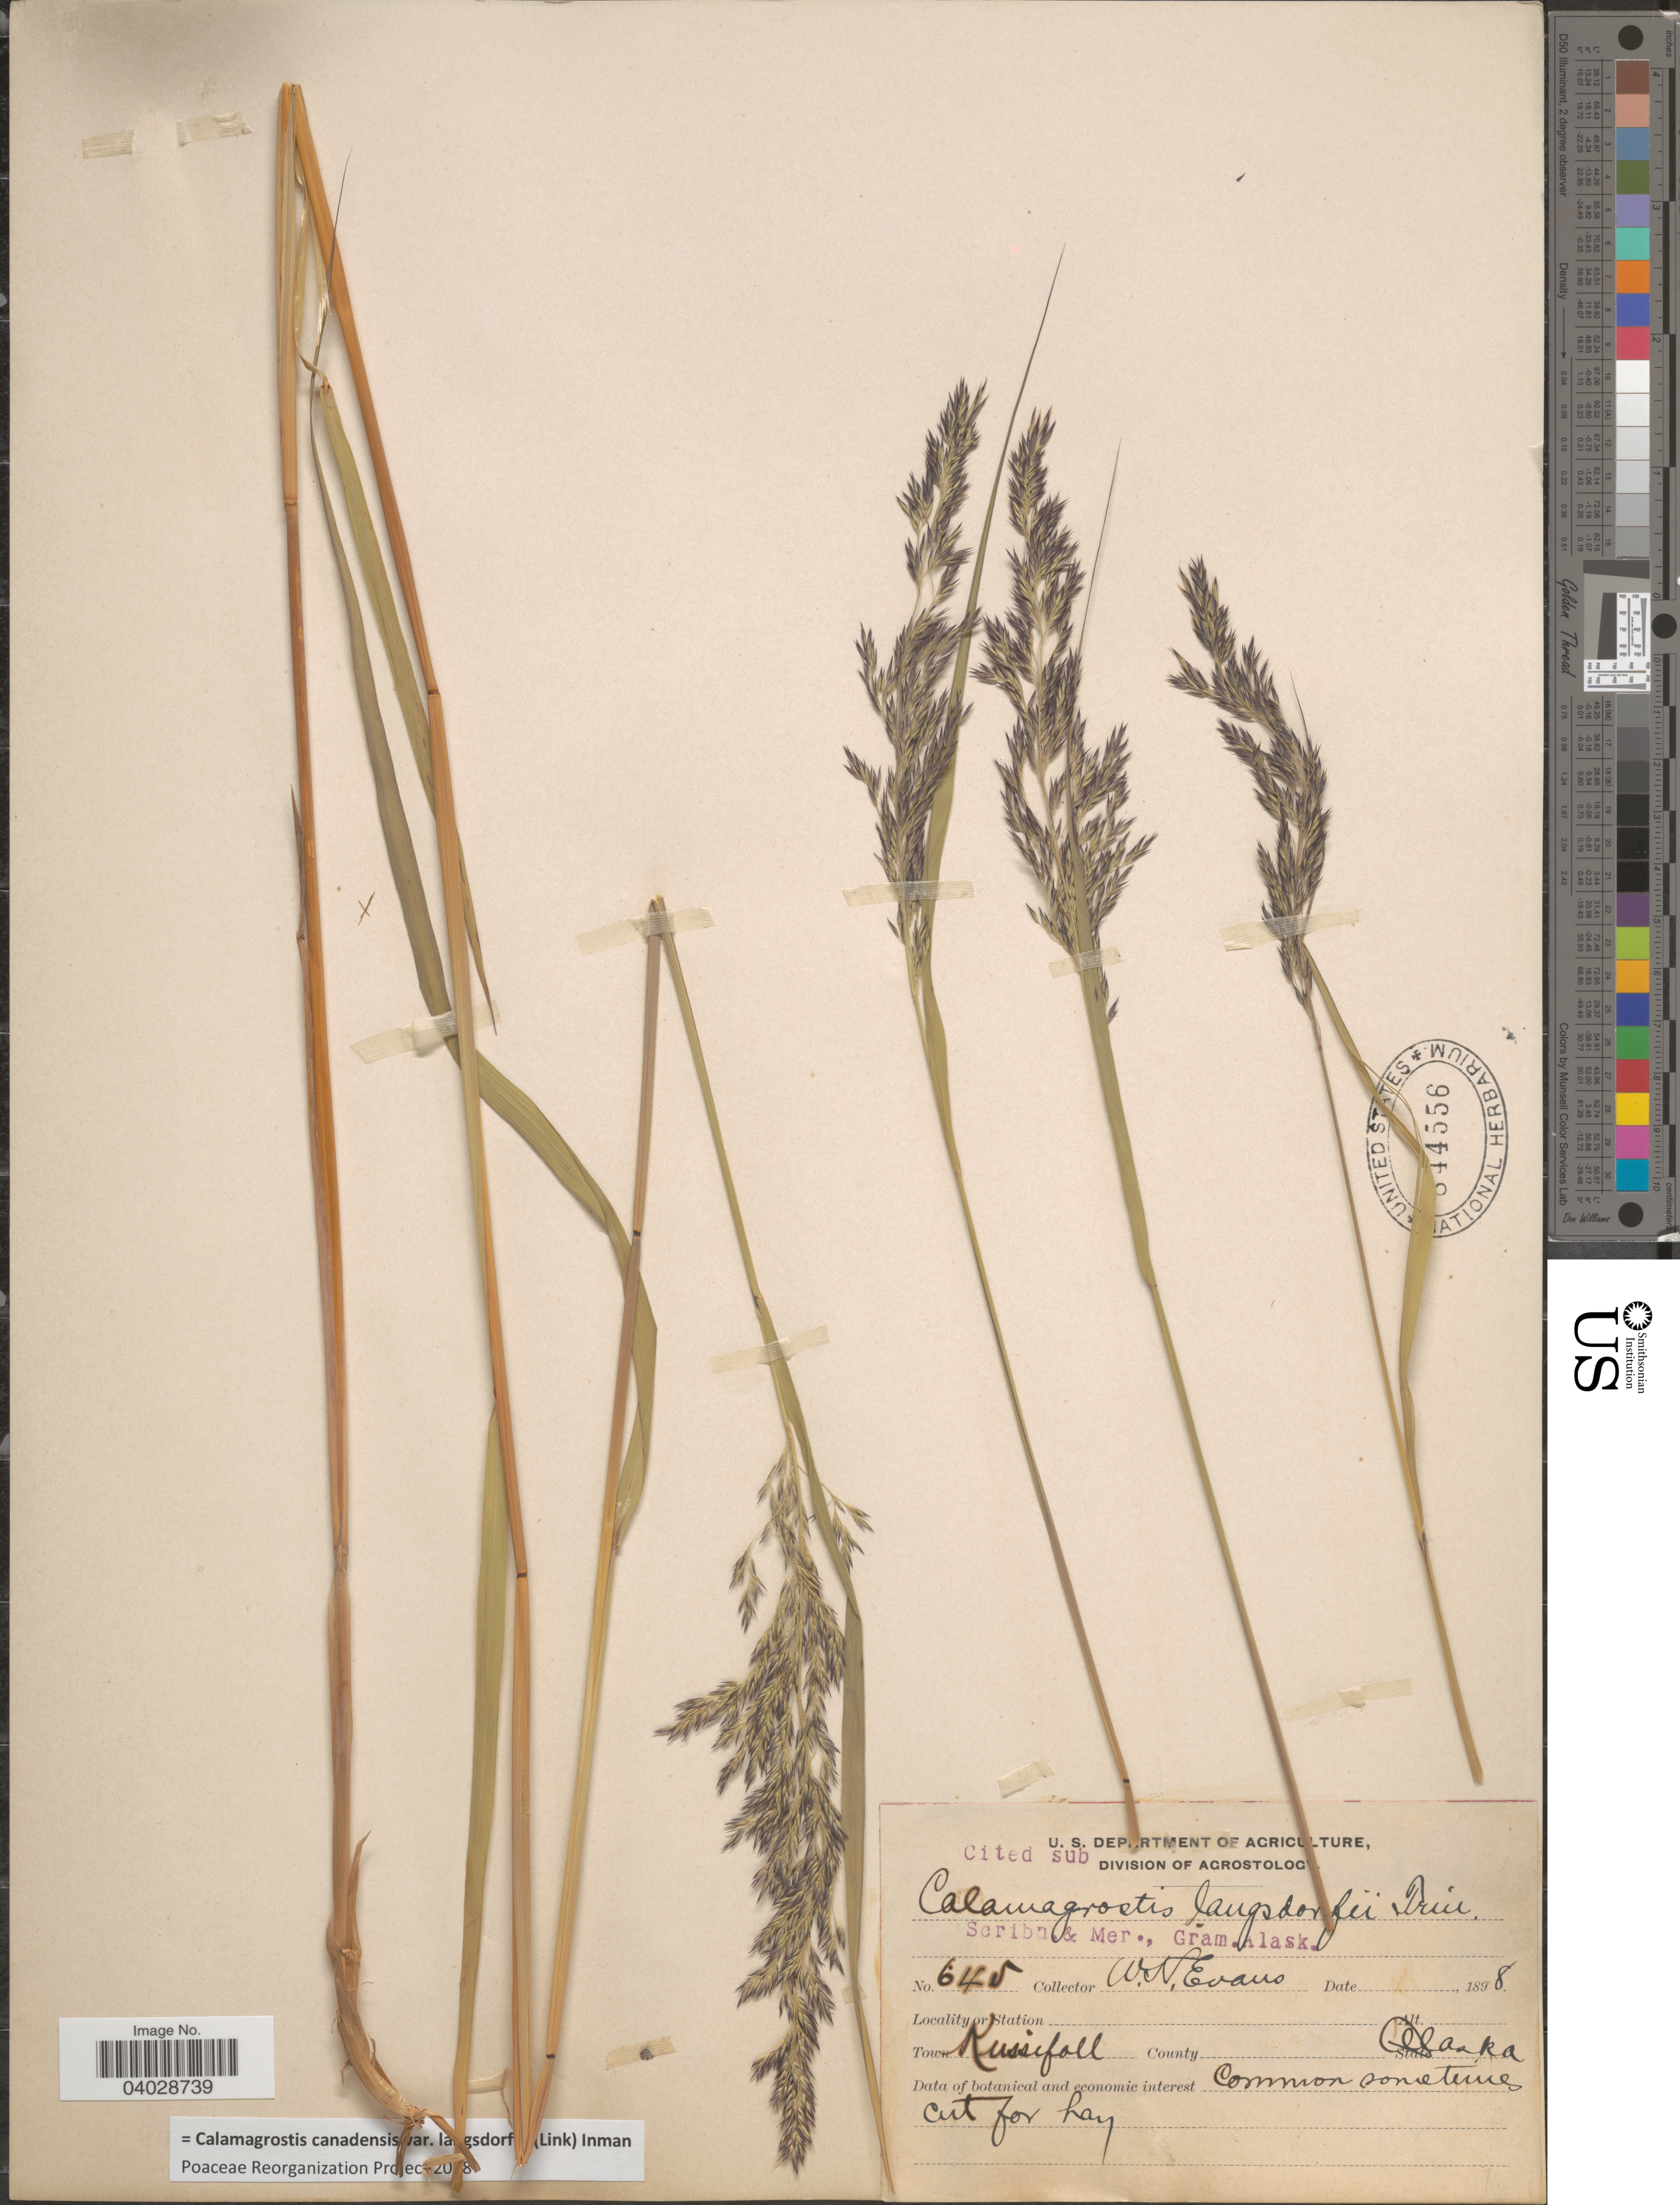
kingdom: Plantae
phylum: Tracheophyta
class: Liliopsida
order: Poales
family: Poaceae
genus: Calamagrostis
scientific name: Calamagrostis canadensis var. langsdorffii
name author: (Link) Inman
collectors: W. H. Evans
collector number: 645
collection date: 1898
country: United States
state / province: Alaska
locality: Town Kussifoll.